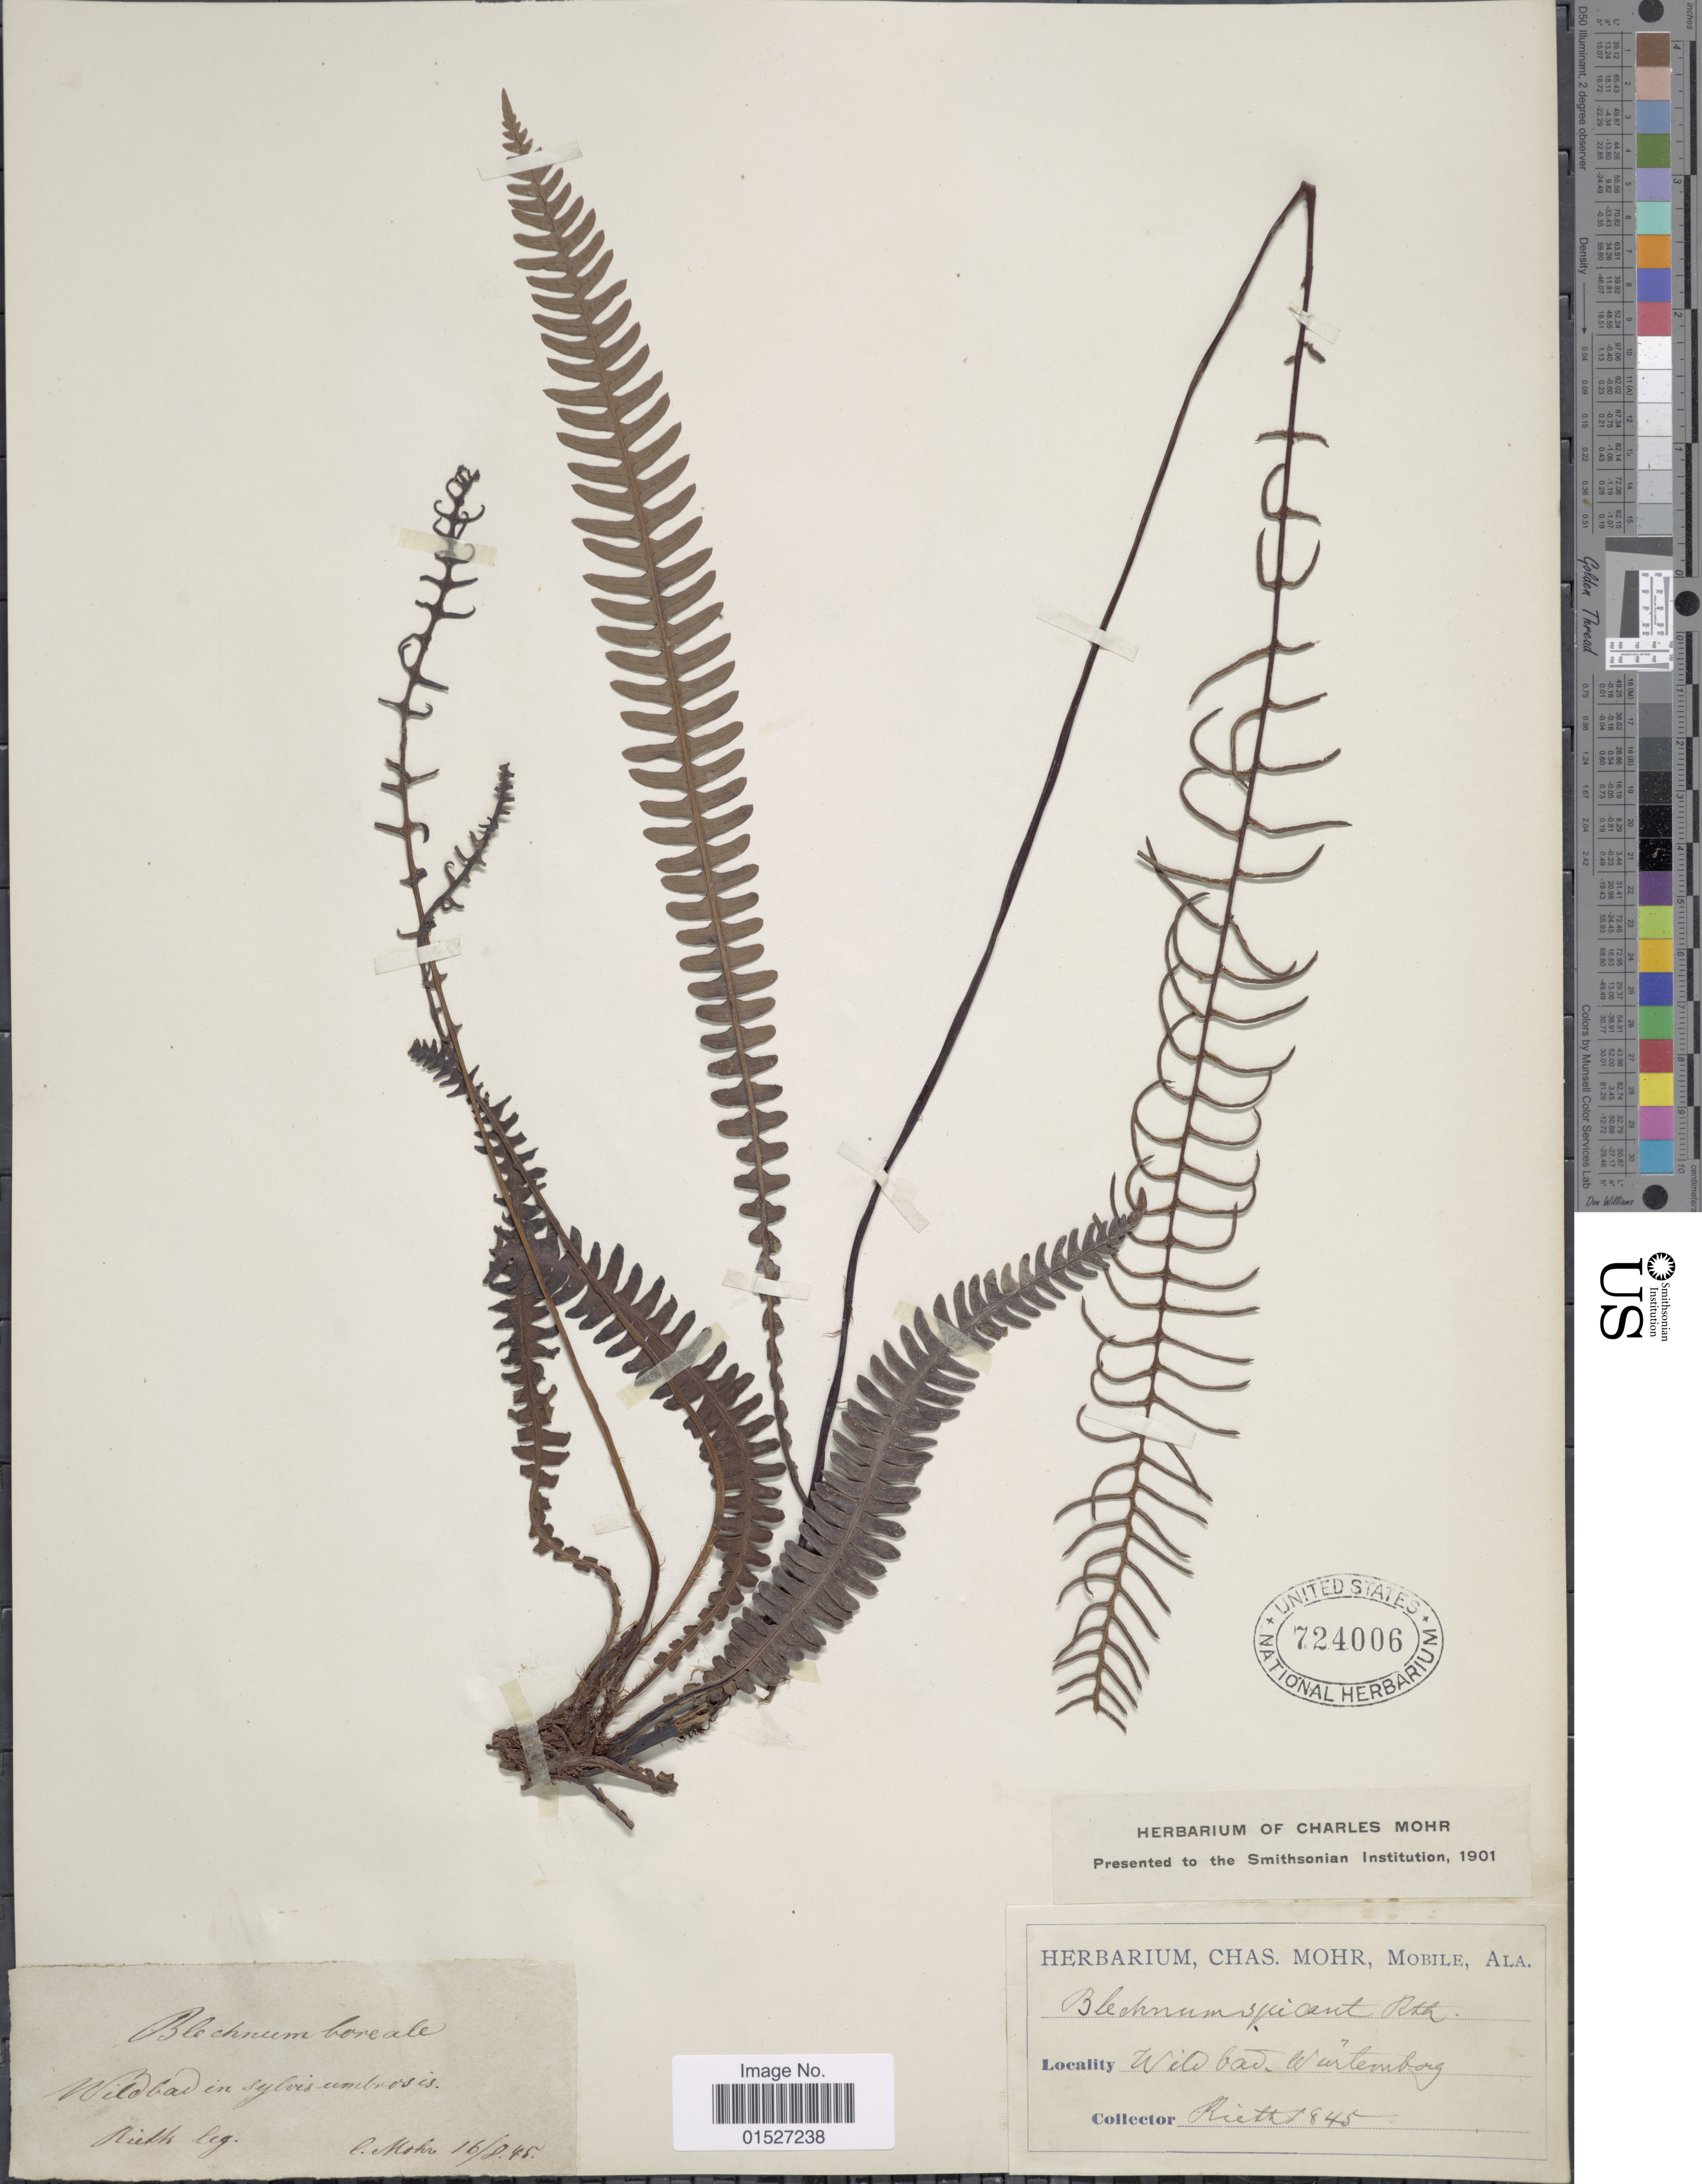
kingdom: Plantae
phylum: Tracheophyta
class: Polypodiopsida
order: Polypodiales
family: Blechnaceae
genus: Blechnum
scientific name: Blechnum spicant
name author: (L.) Sm.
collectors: -. Rieth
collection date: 1845-08-16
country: Germany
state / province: Baden-Württemberg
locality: Wildbad. Wurtenberg. [interpreted]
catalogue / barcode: US 724006